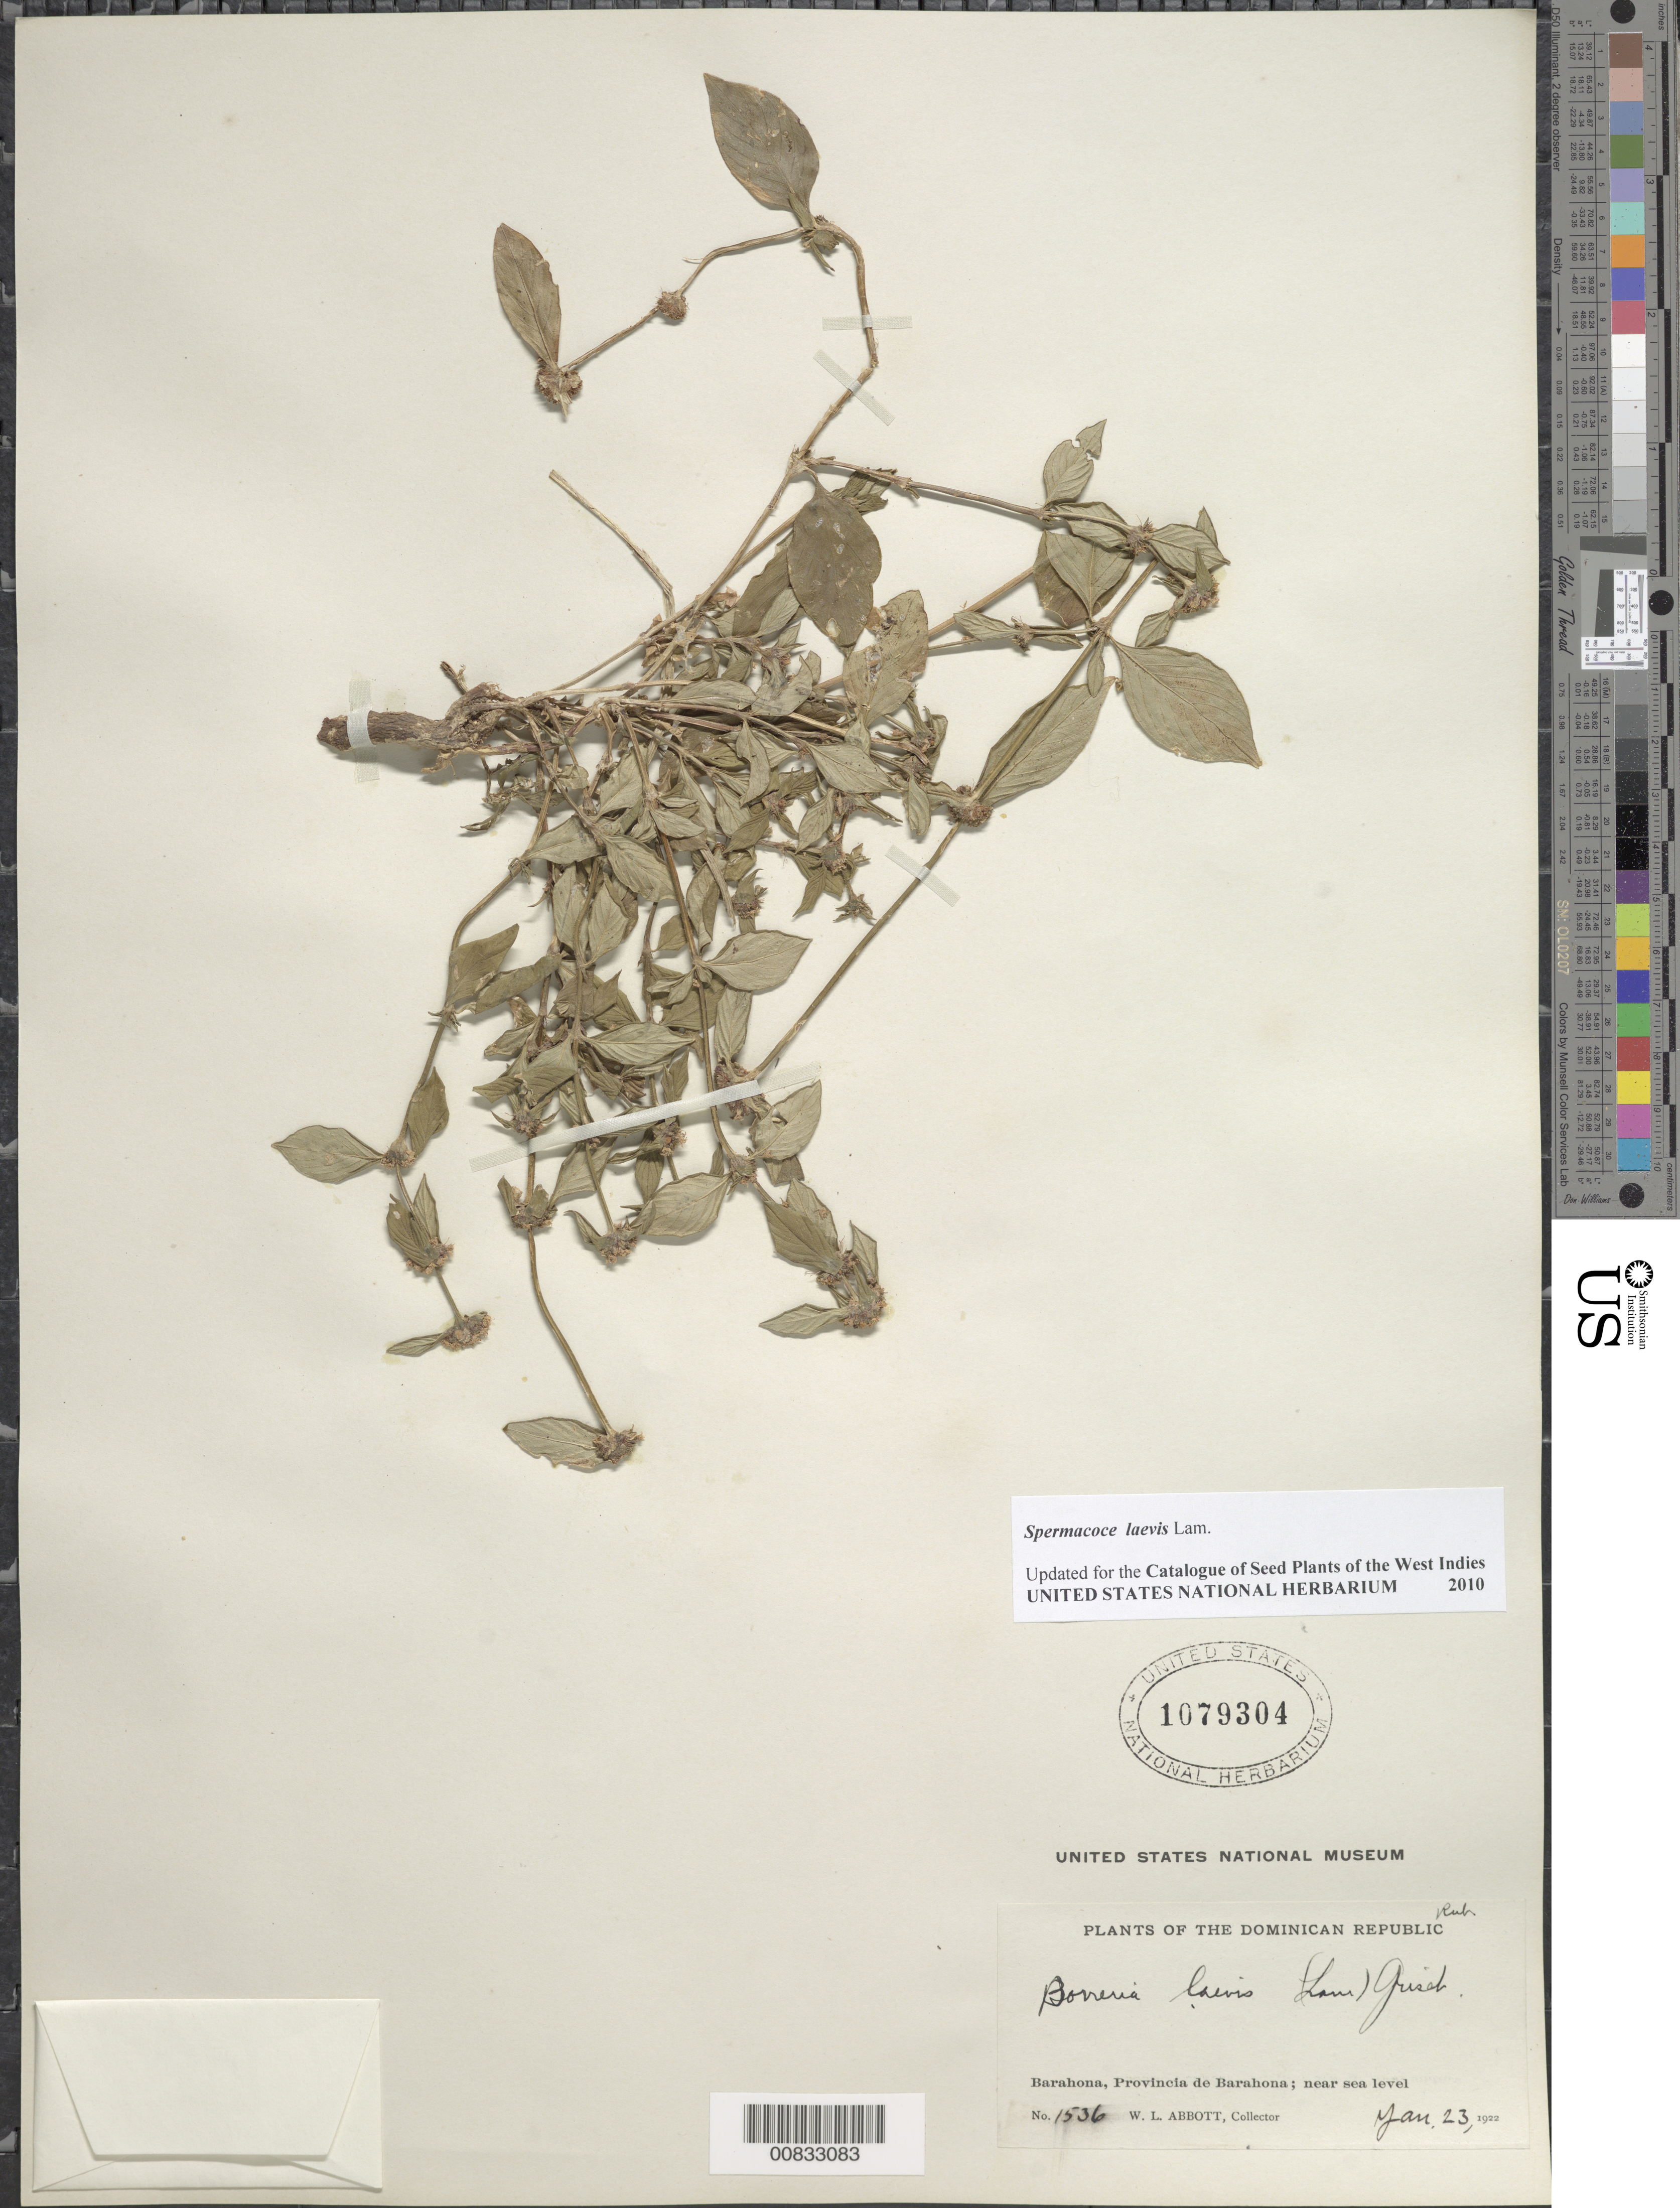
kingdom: Plantae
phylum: Tracheophyta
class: Magnoliopsida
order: Gentianales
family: Rubiaceae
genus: Spermacoce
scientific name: Spermacoce laevis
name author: Lam.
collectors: W. L. Abbott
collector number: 1536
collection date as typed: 23 Jan 1922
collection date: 1922-01-23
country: Dominican Republic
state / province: Barahona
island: Hispaniola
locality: Los Patos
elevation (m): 0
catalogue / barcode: US 1079304